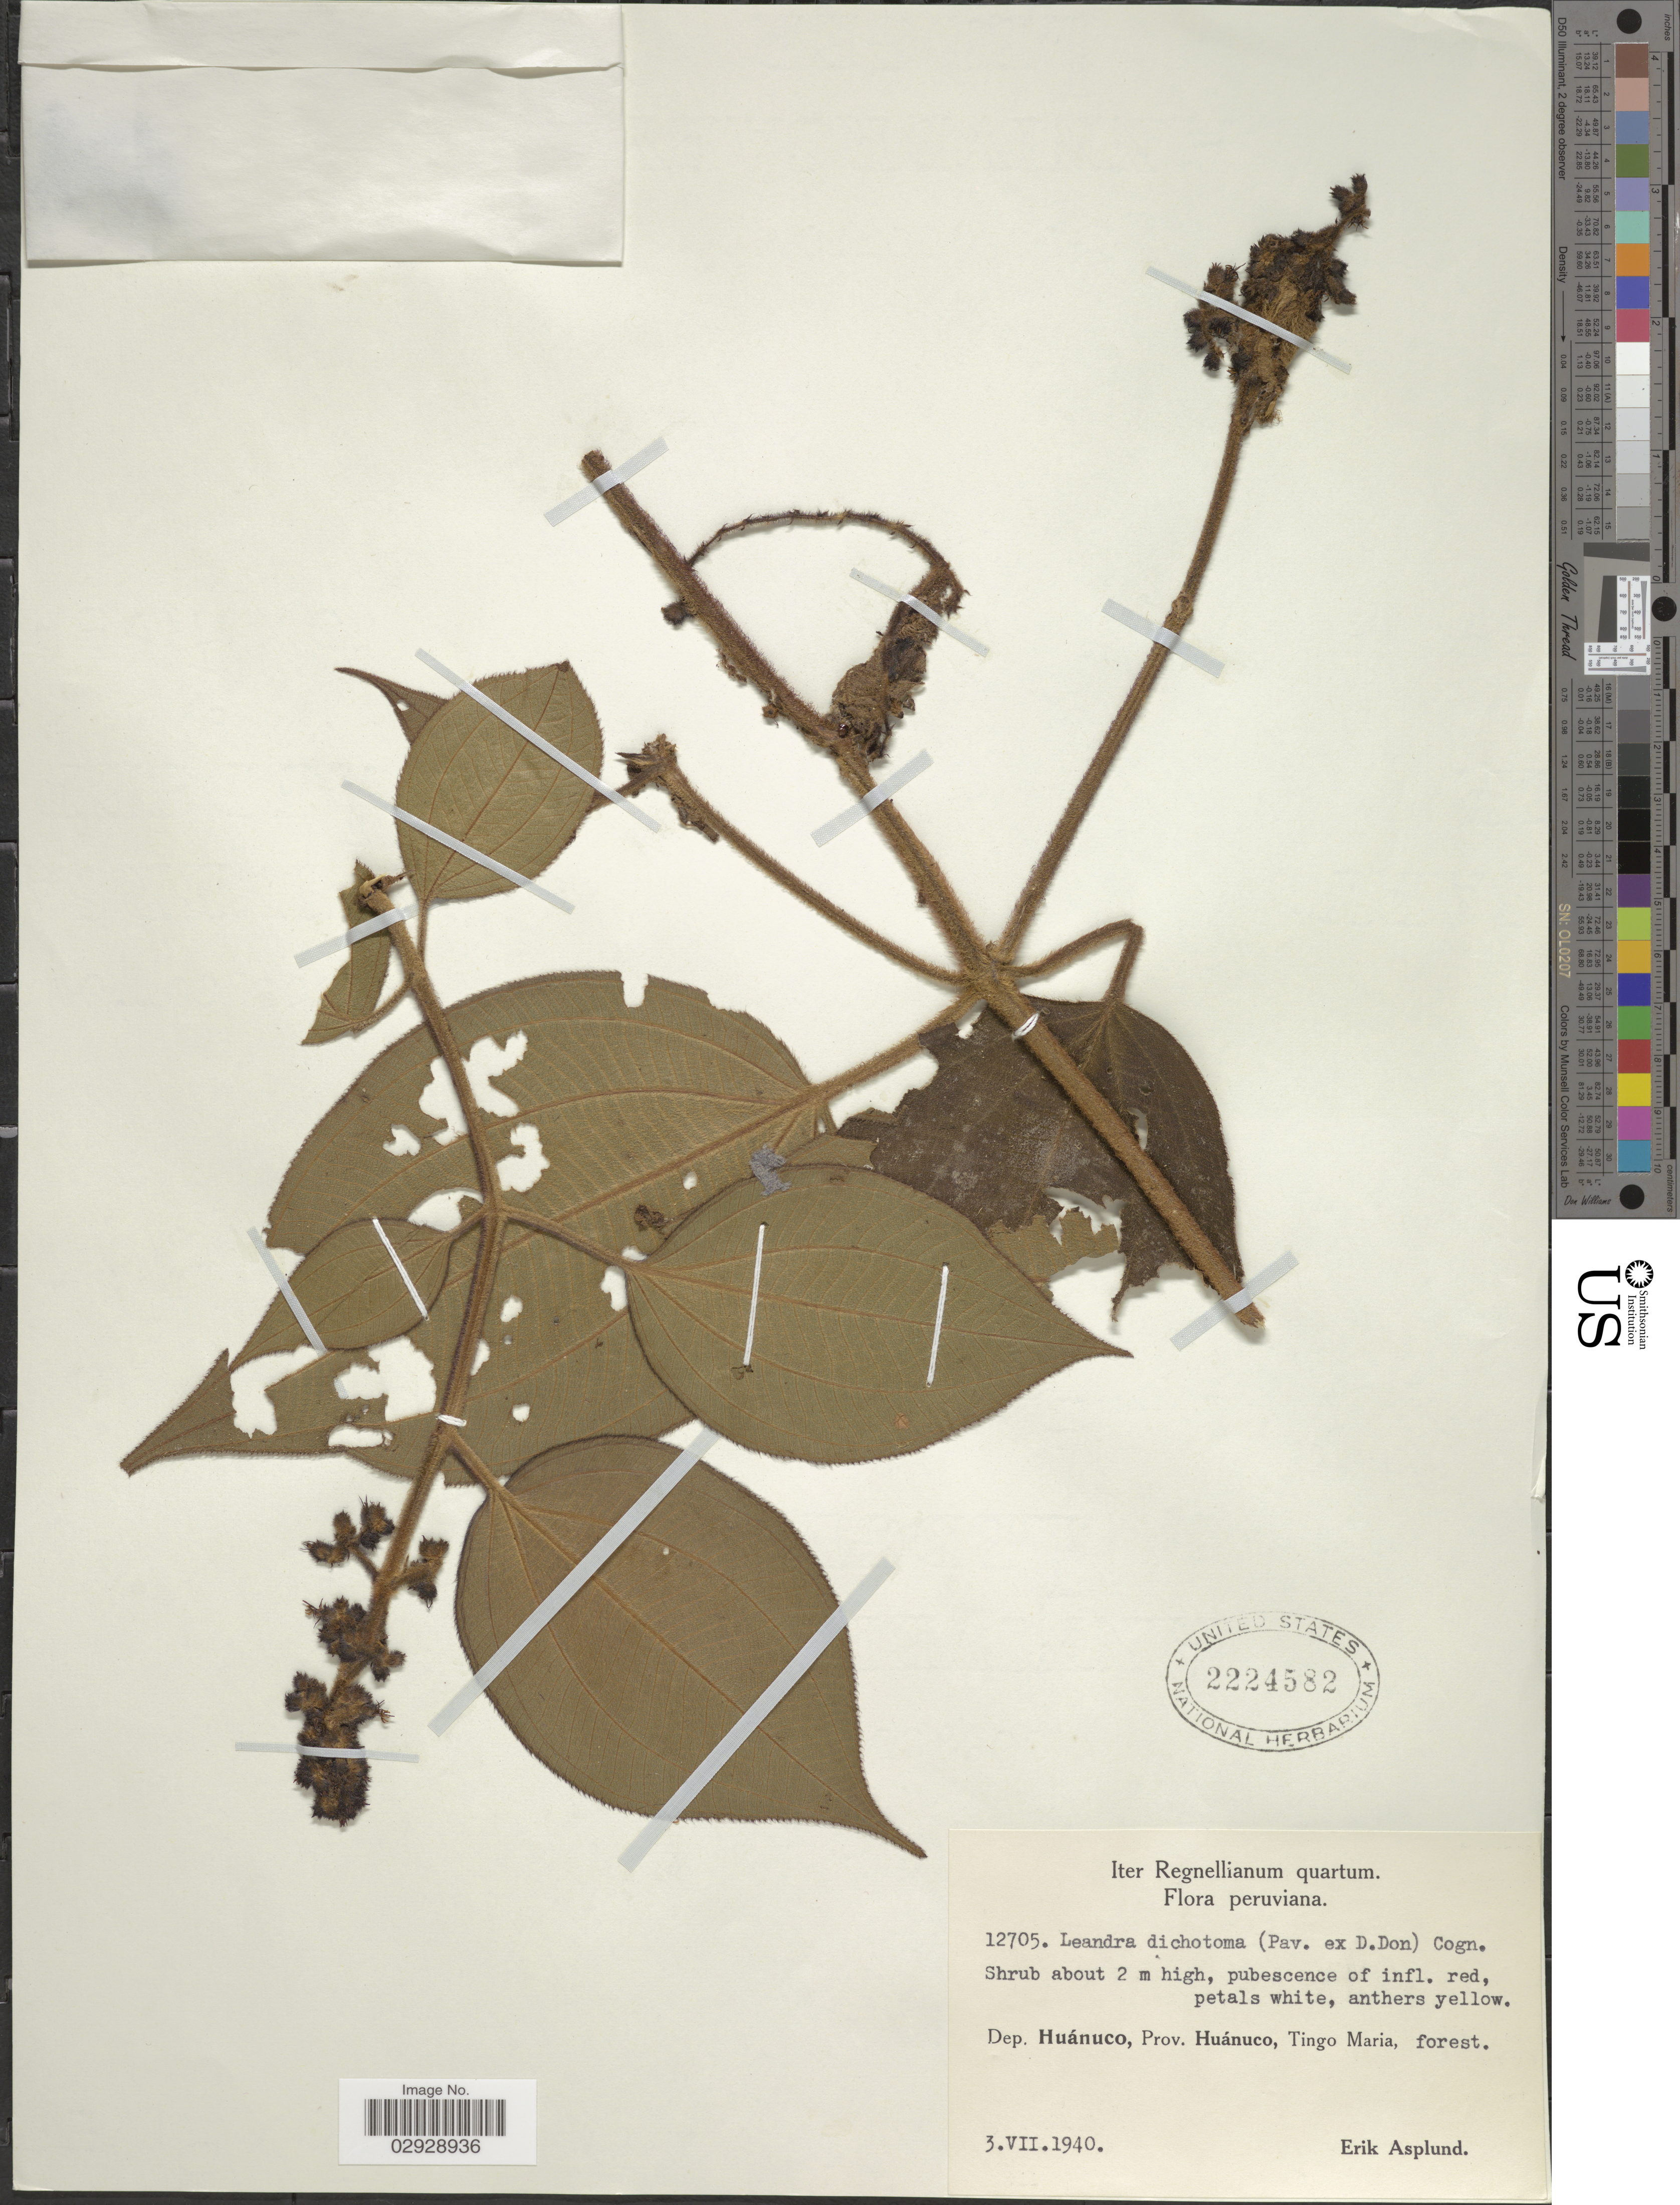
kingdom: Plantae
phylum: Tracheophyta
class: Magnoliopsida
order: Myrtales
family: Melastomataceae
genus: Leandra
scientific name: Leandra dichotoma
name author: (D. Don) Cogn.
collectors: E. Asplund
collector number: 12705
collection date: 1940-07-03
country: Peru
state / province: Huánuco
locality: Dep. Huánuco, Prov. Huánuco, Tingo Maria.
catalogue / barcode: US 2224582